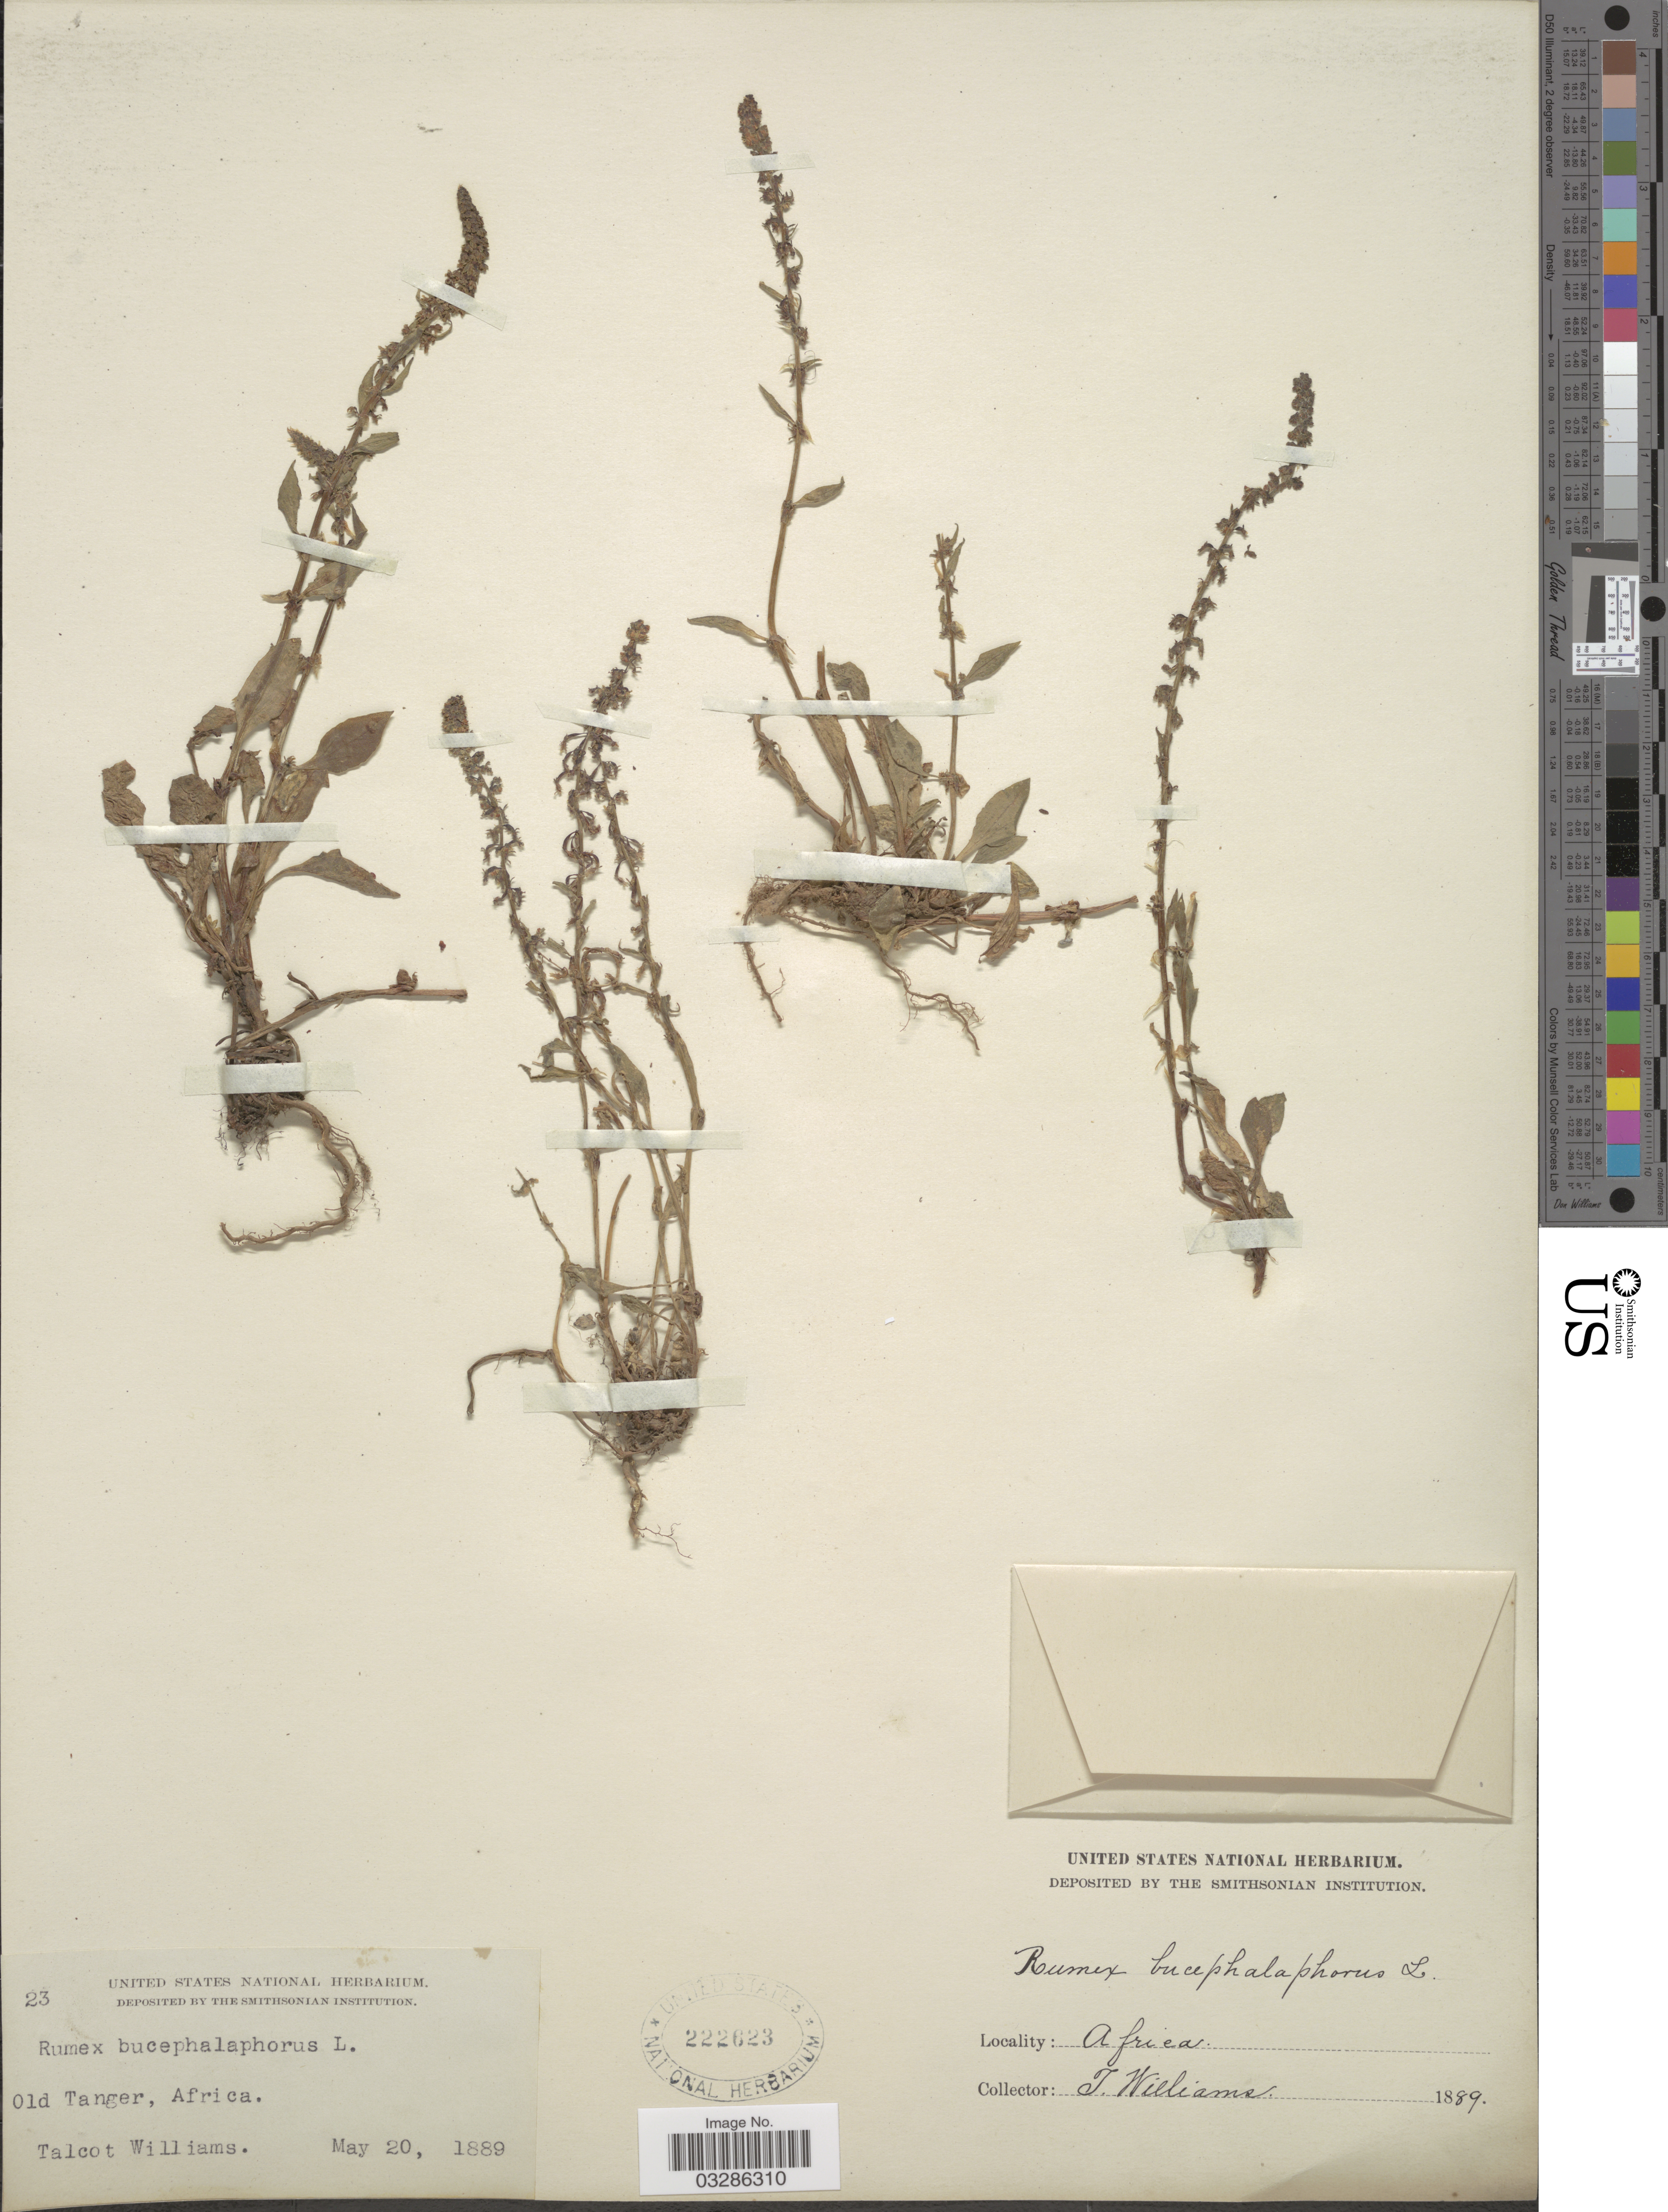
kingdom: Plantae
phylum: Tracheophyta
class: Magnoliopsida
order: Caryophyllales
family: Polygonaceae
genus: Rumex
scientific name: Rumex bucephalophorus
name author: L.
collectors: T. Williams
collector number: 23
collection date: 1889-05-20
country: Morocco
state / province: Tanger-Tétouan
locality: Old Tanger, Africa.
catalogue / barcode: US 222623